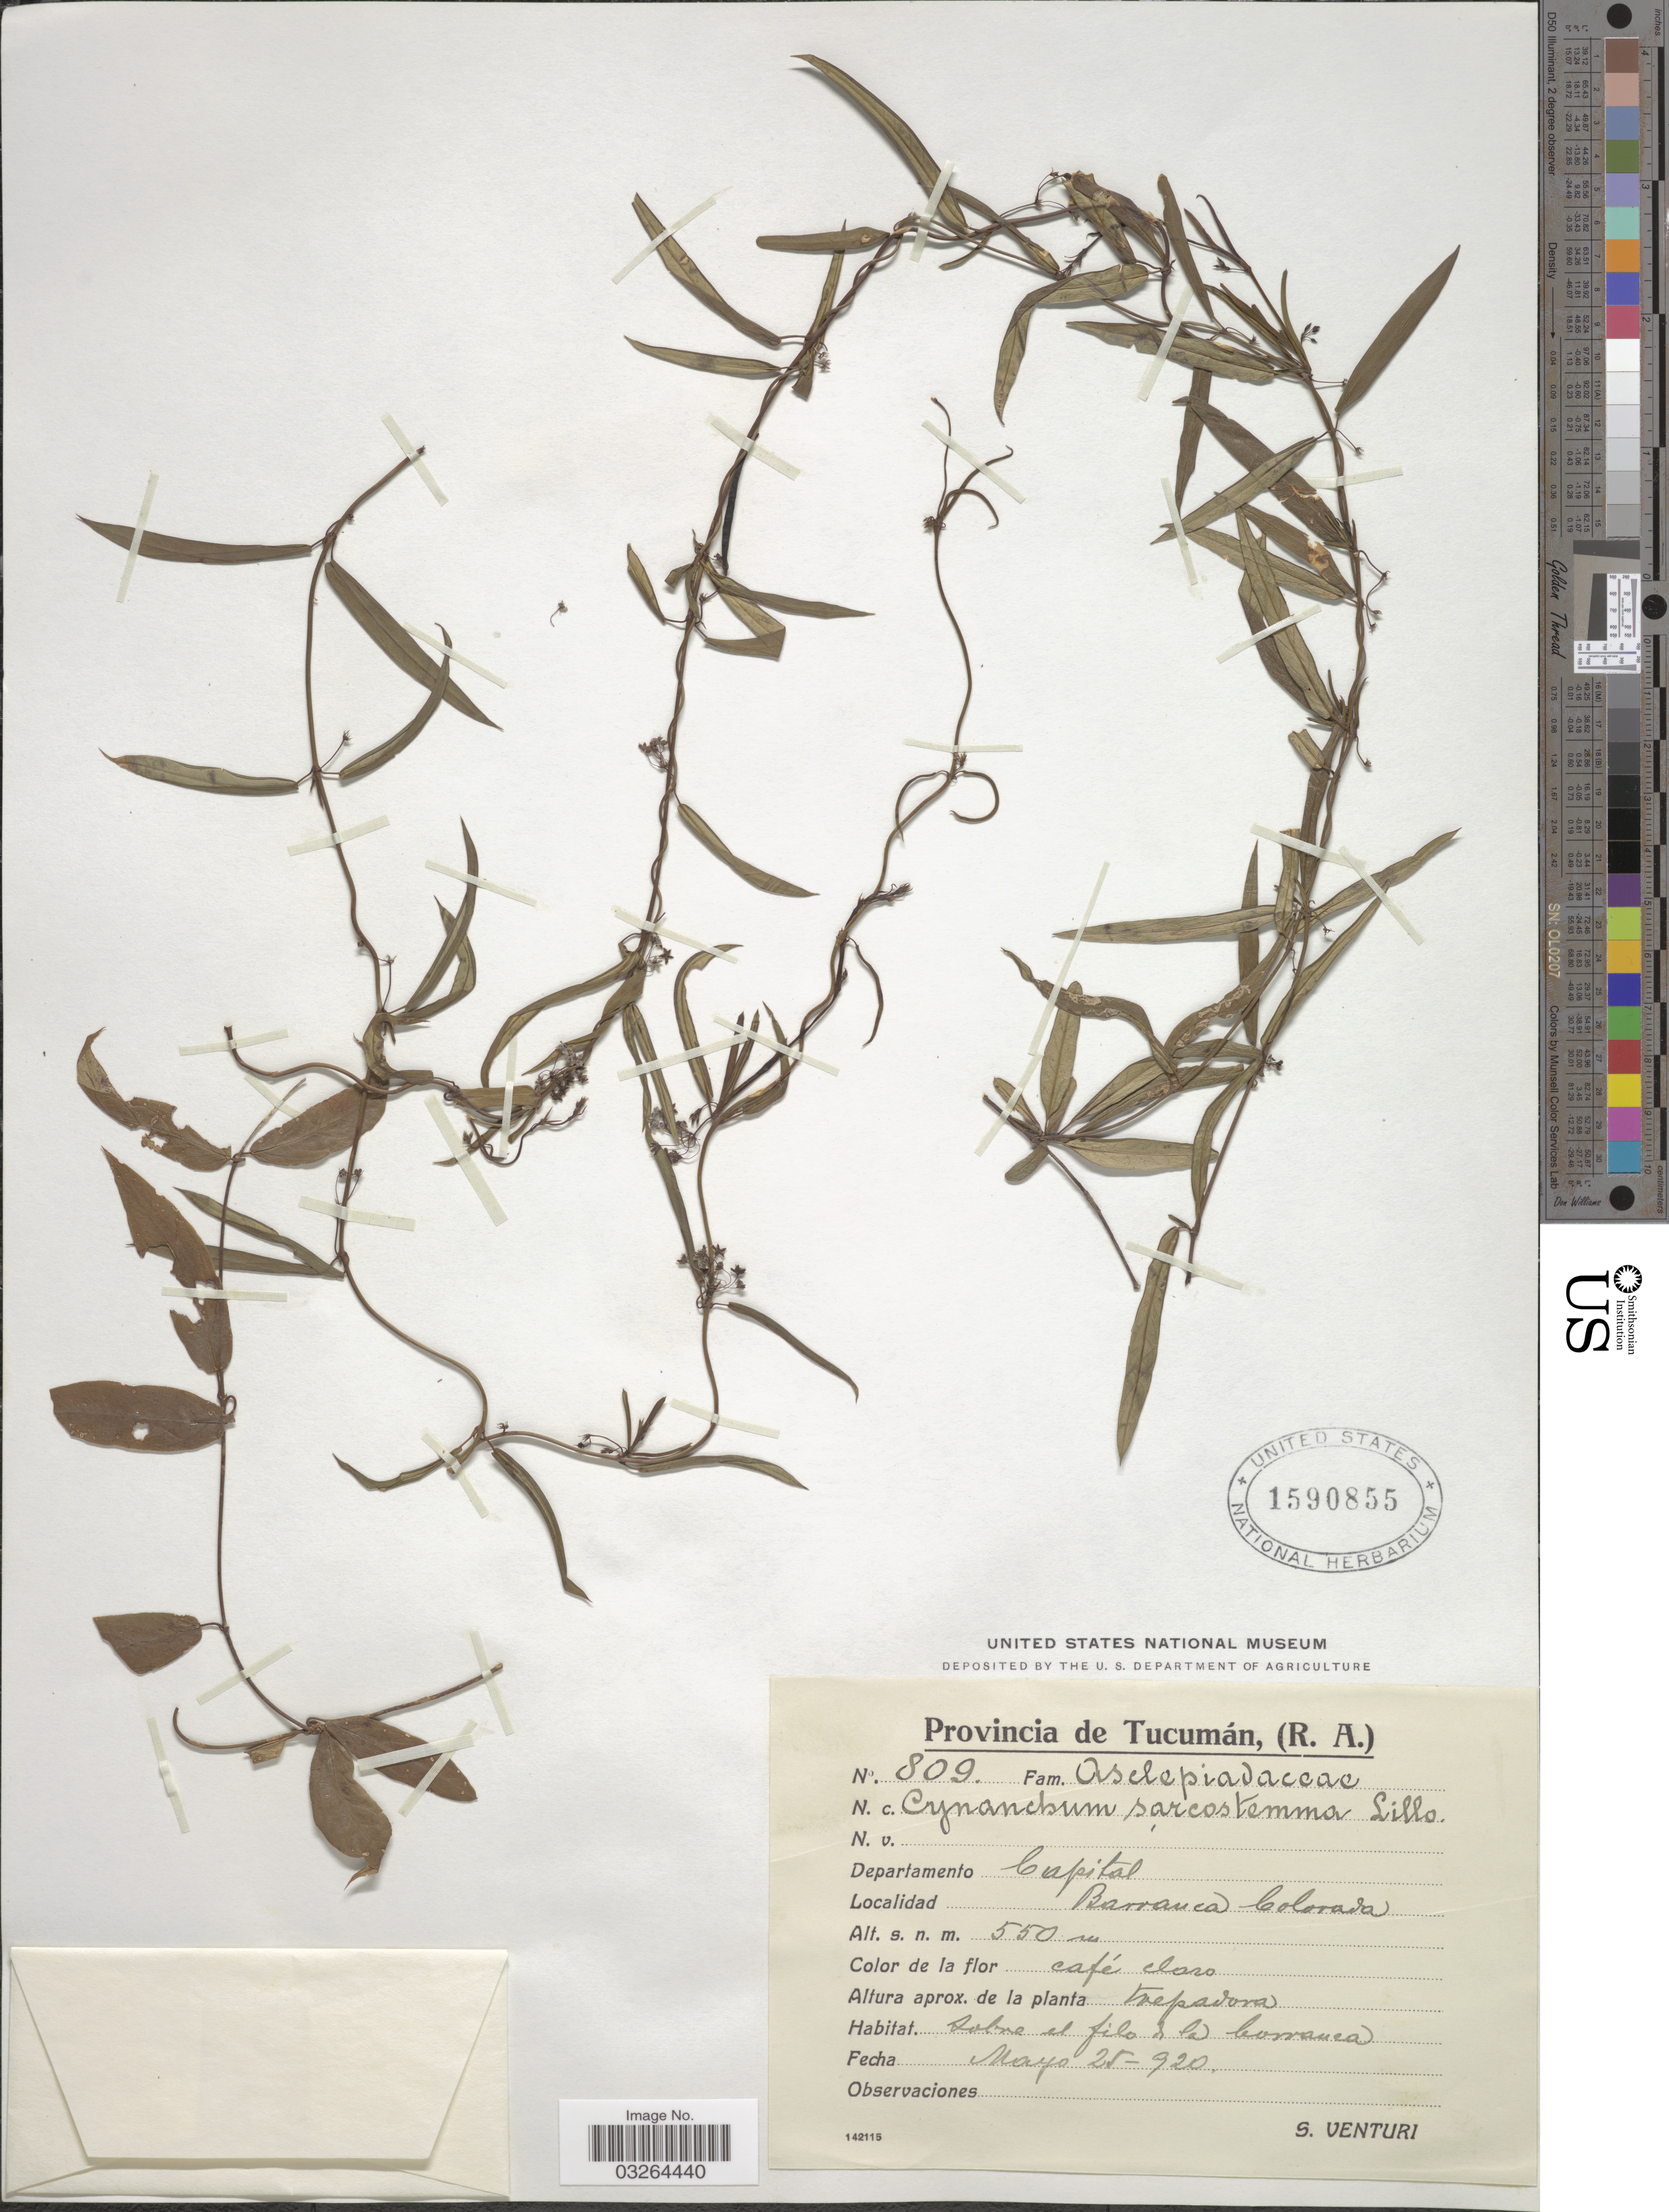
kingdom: Plantae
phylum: Tracheophyta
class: Magnoliopsida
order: Gentianales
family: Apocynaceae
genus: Cynanchum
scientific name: Cynanchum sarcostemma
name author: Lillo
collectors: S. Venturi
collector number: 809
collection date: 1920-05-25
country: Argentina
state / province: Tucuman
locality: Departamento Capital, Barranca Colorada.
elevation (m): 550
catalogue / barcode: US 1590855